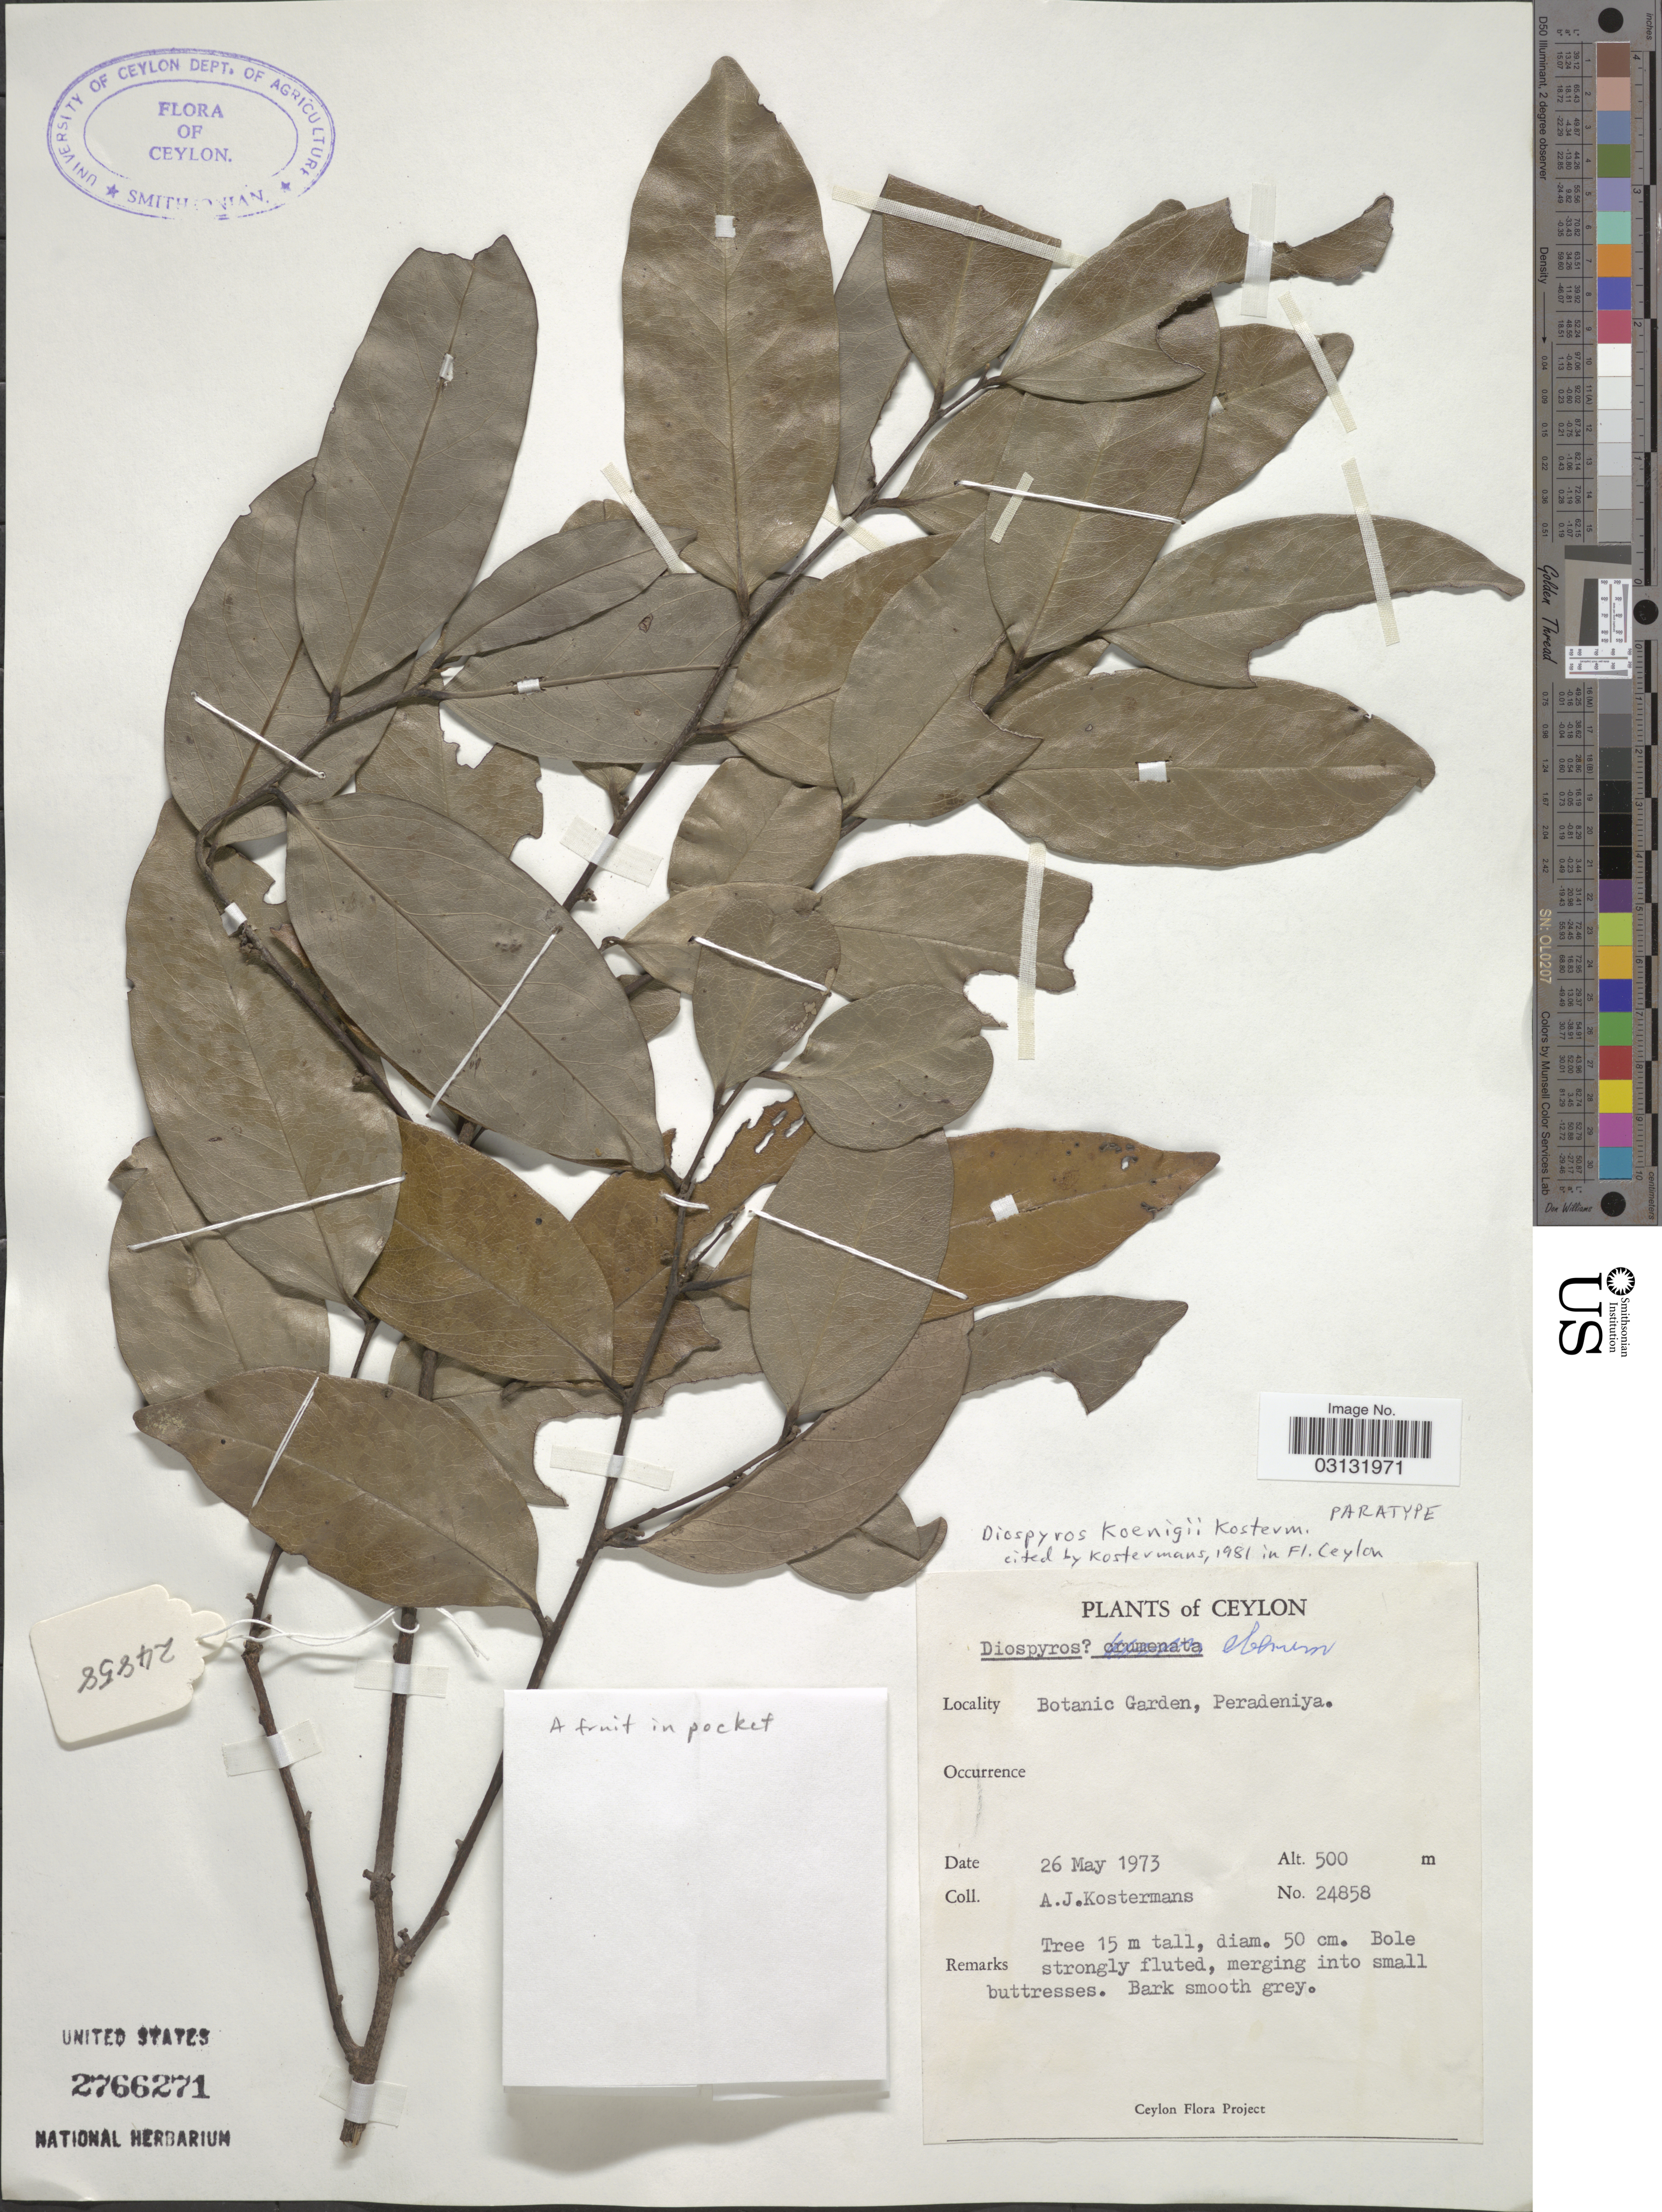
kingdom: Plantae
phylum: Tracheophyta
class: Magnoliopsida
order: Ericales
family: Ebenaceae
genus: Diospyros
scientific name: Diospyros koenigii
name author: Kosterm.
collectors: A. J. G. Kostermans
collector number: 24858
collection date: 1973-05-26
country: Sri Lanka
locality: Ceylon. Botanic Garden, Peradeniya.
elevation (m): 500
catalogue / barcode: US 2766271